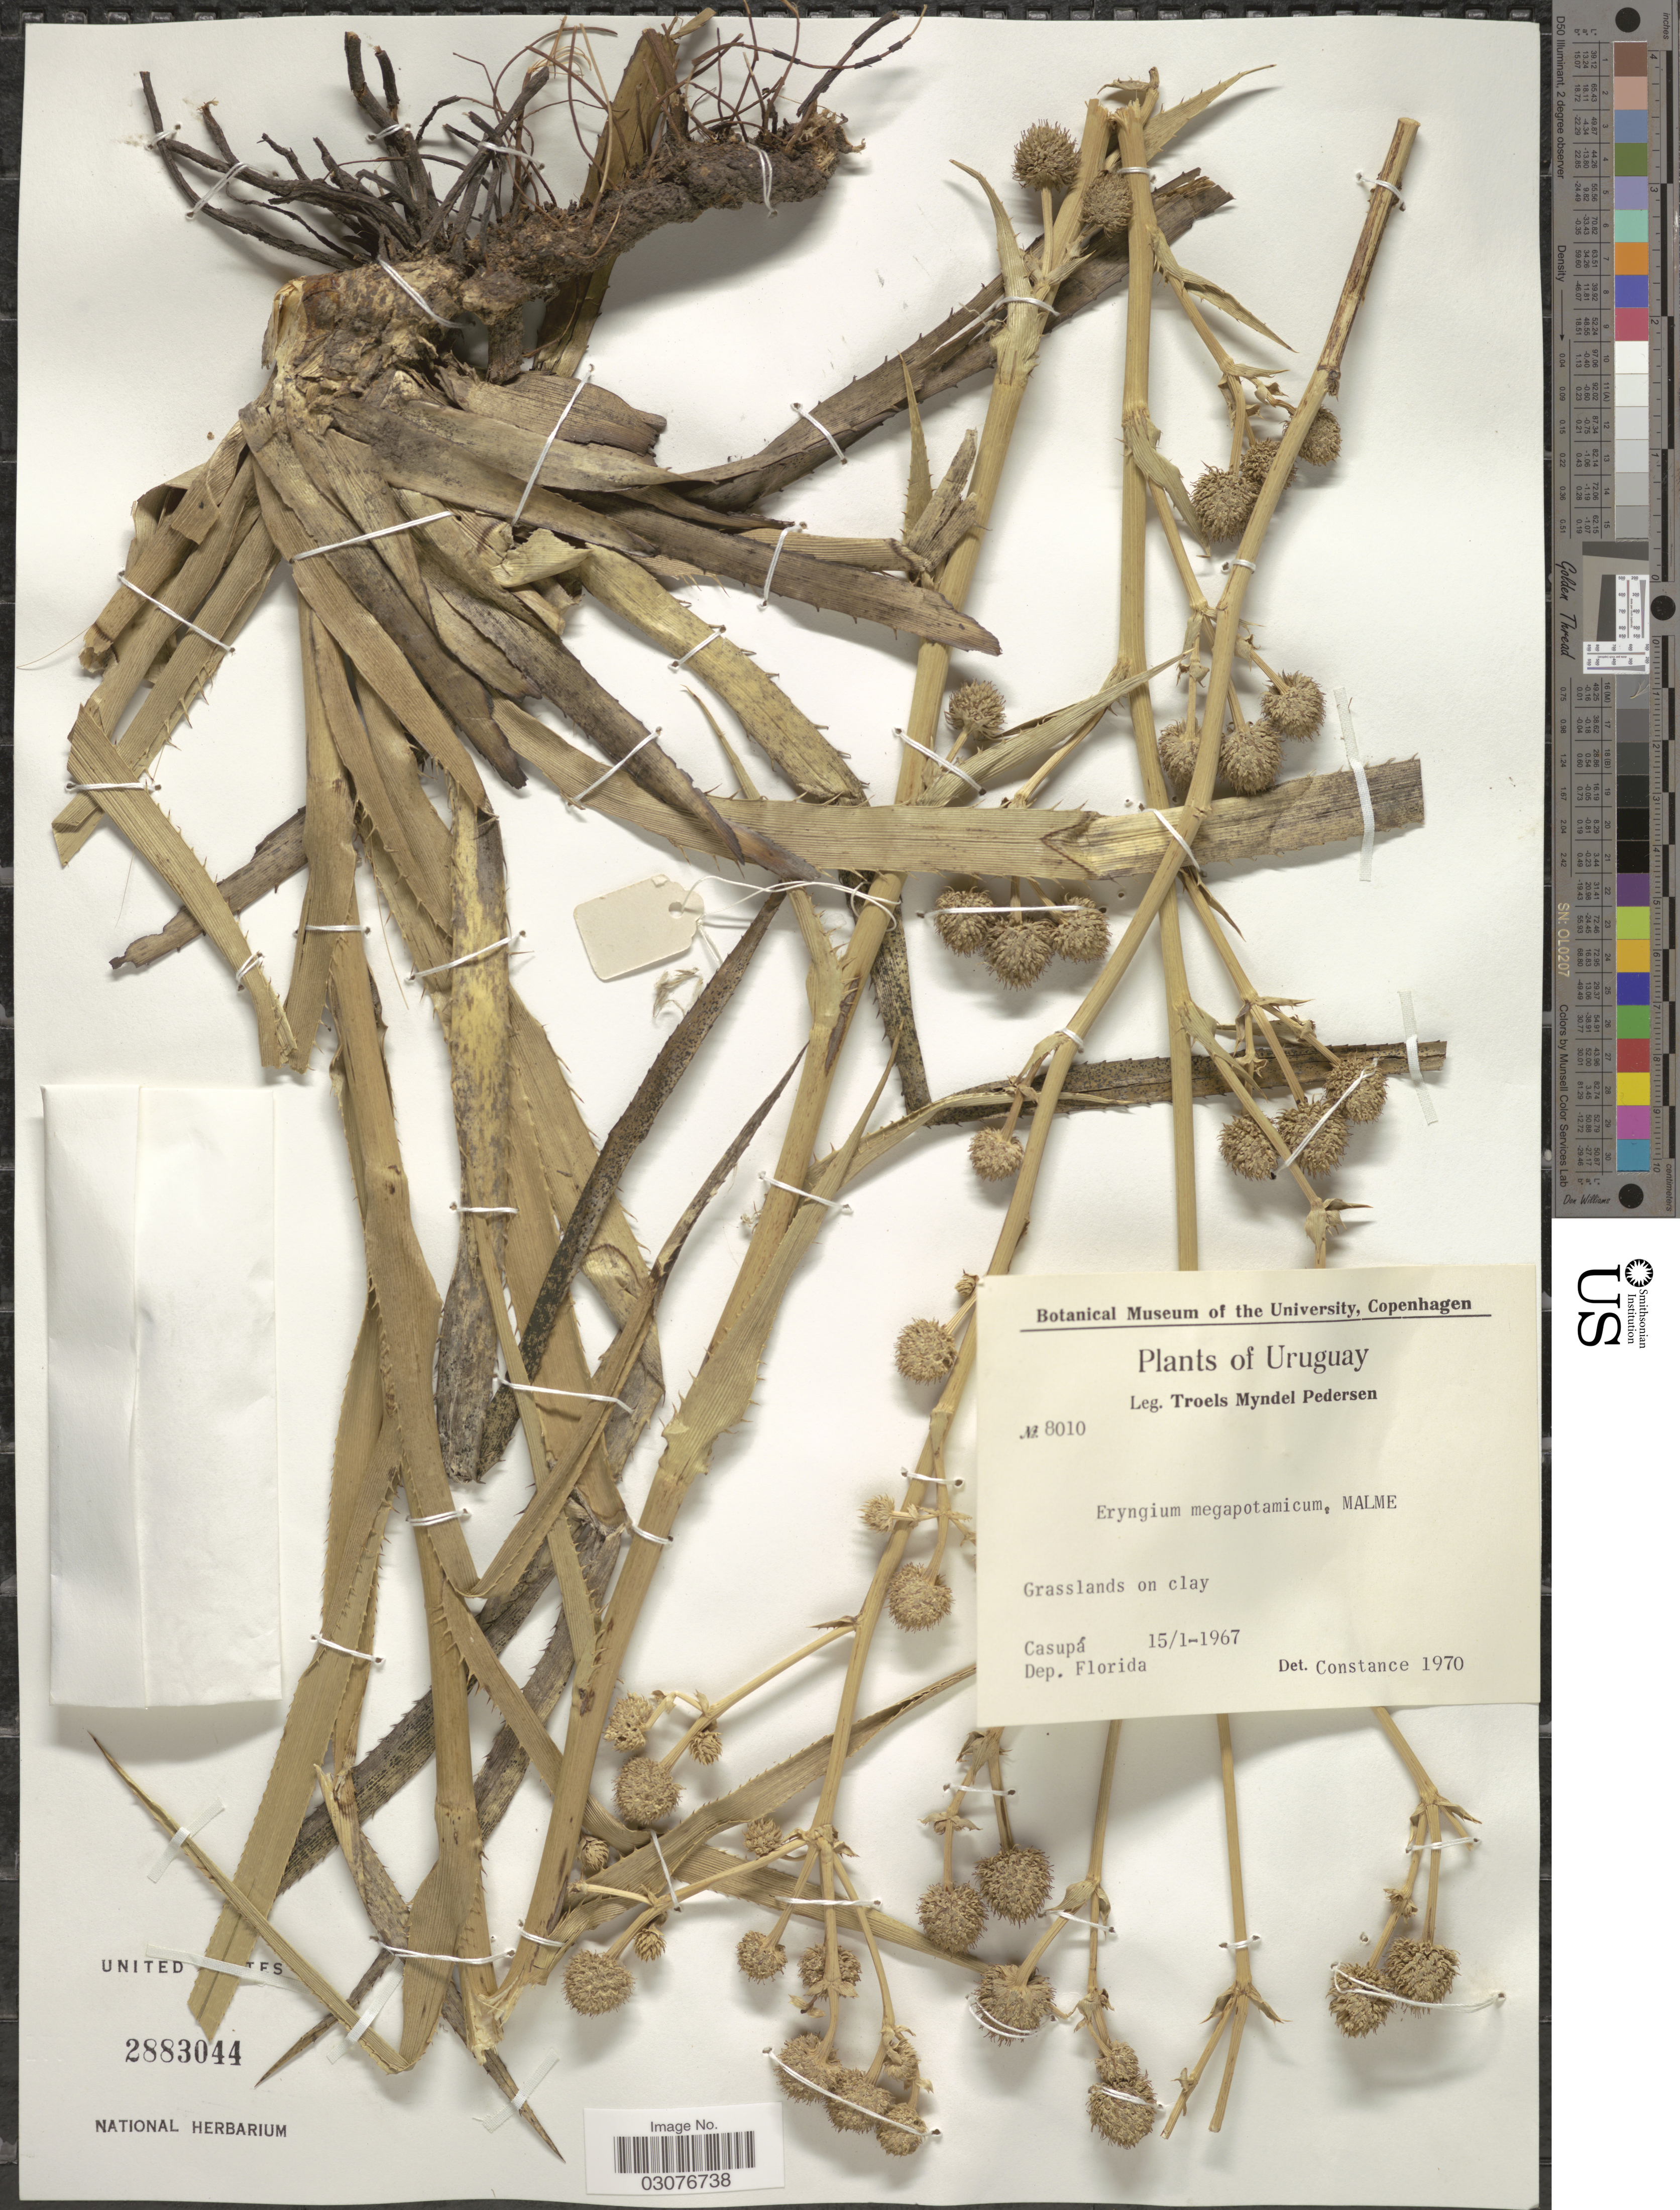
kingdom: Plantae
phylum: Tracheophyta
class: Magnoliopsida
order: Apiales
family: Apiaceae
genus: Eryngium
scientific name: Eryngium megapotamicum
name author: Malme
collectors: T. Pederson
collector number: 8010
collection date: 1967-01-15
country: Uruguay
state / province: Florida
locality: Casupá, Dep. Florida.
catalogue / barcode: US 2883044